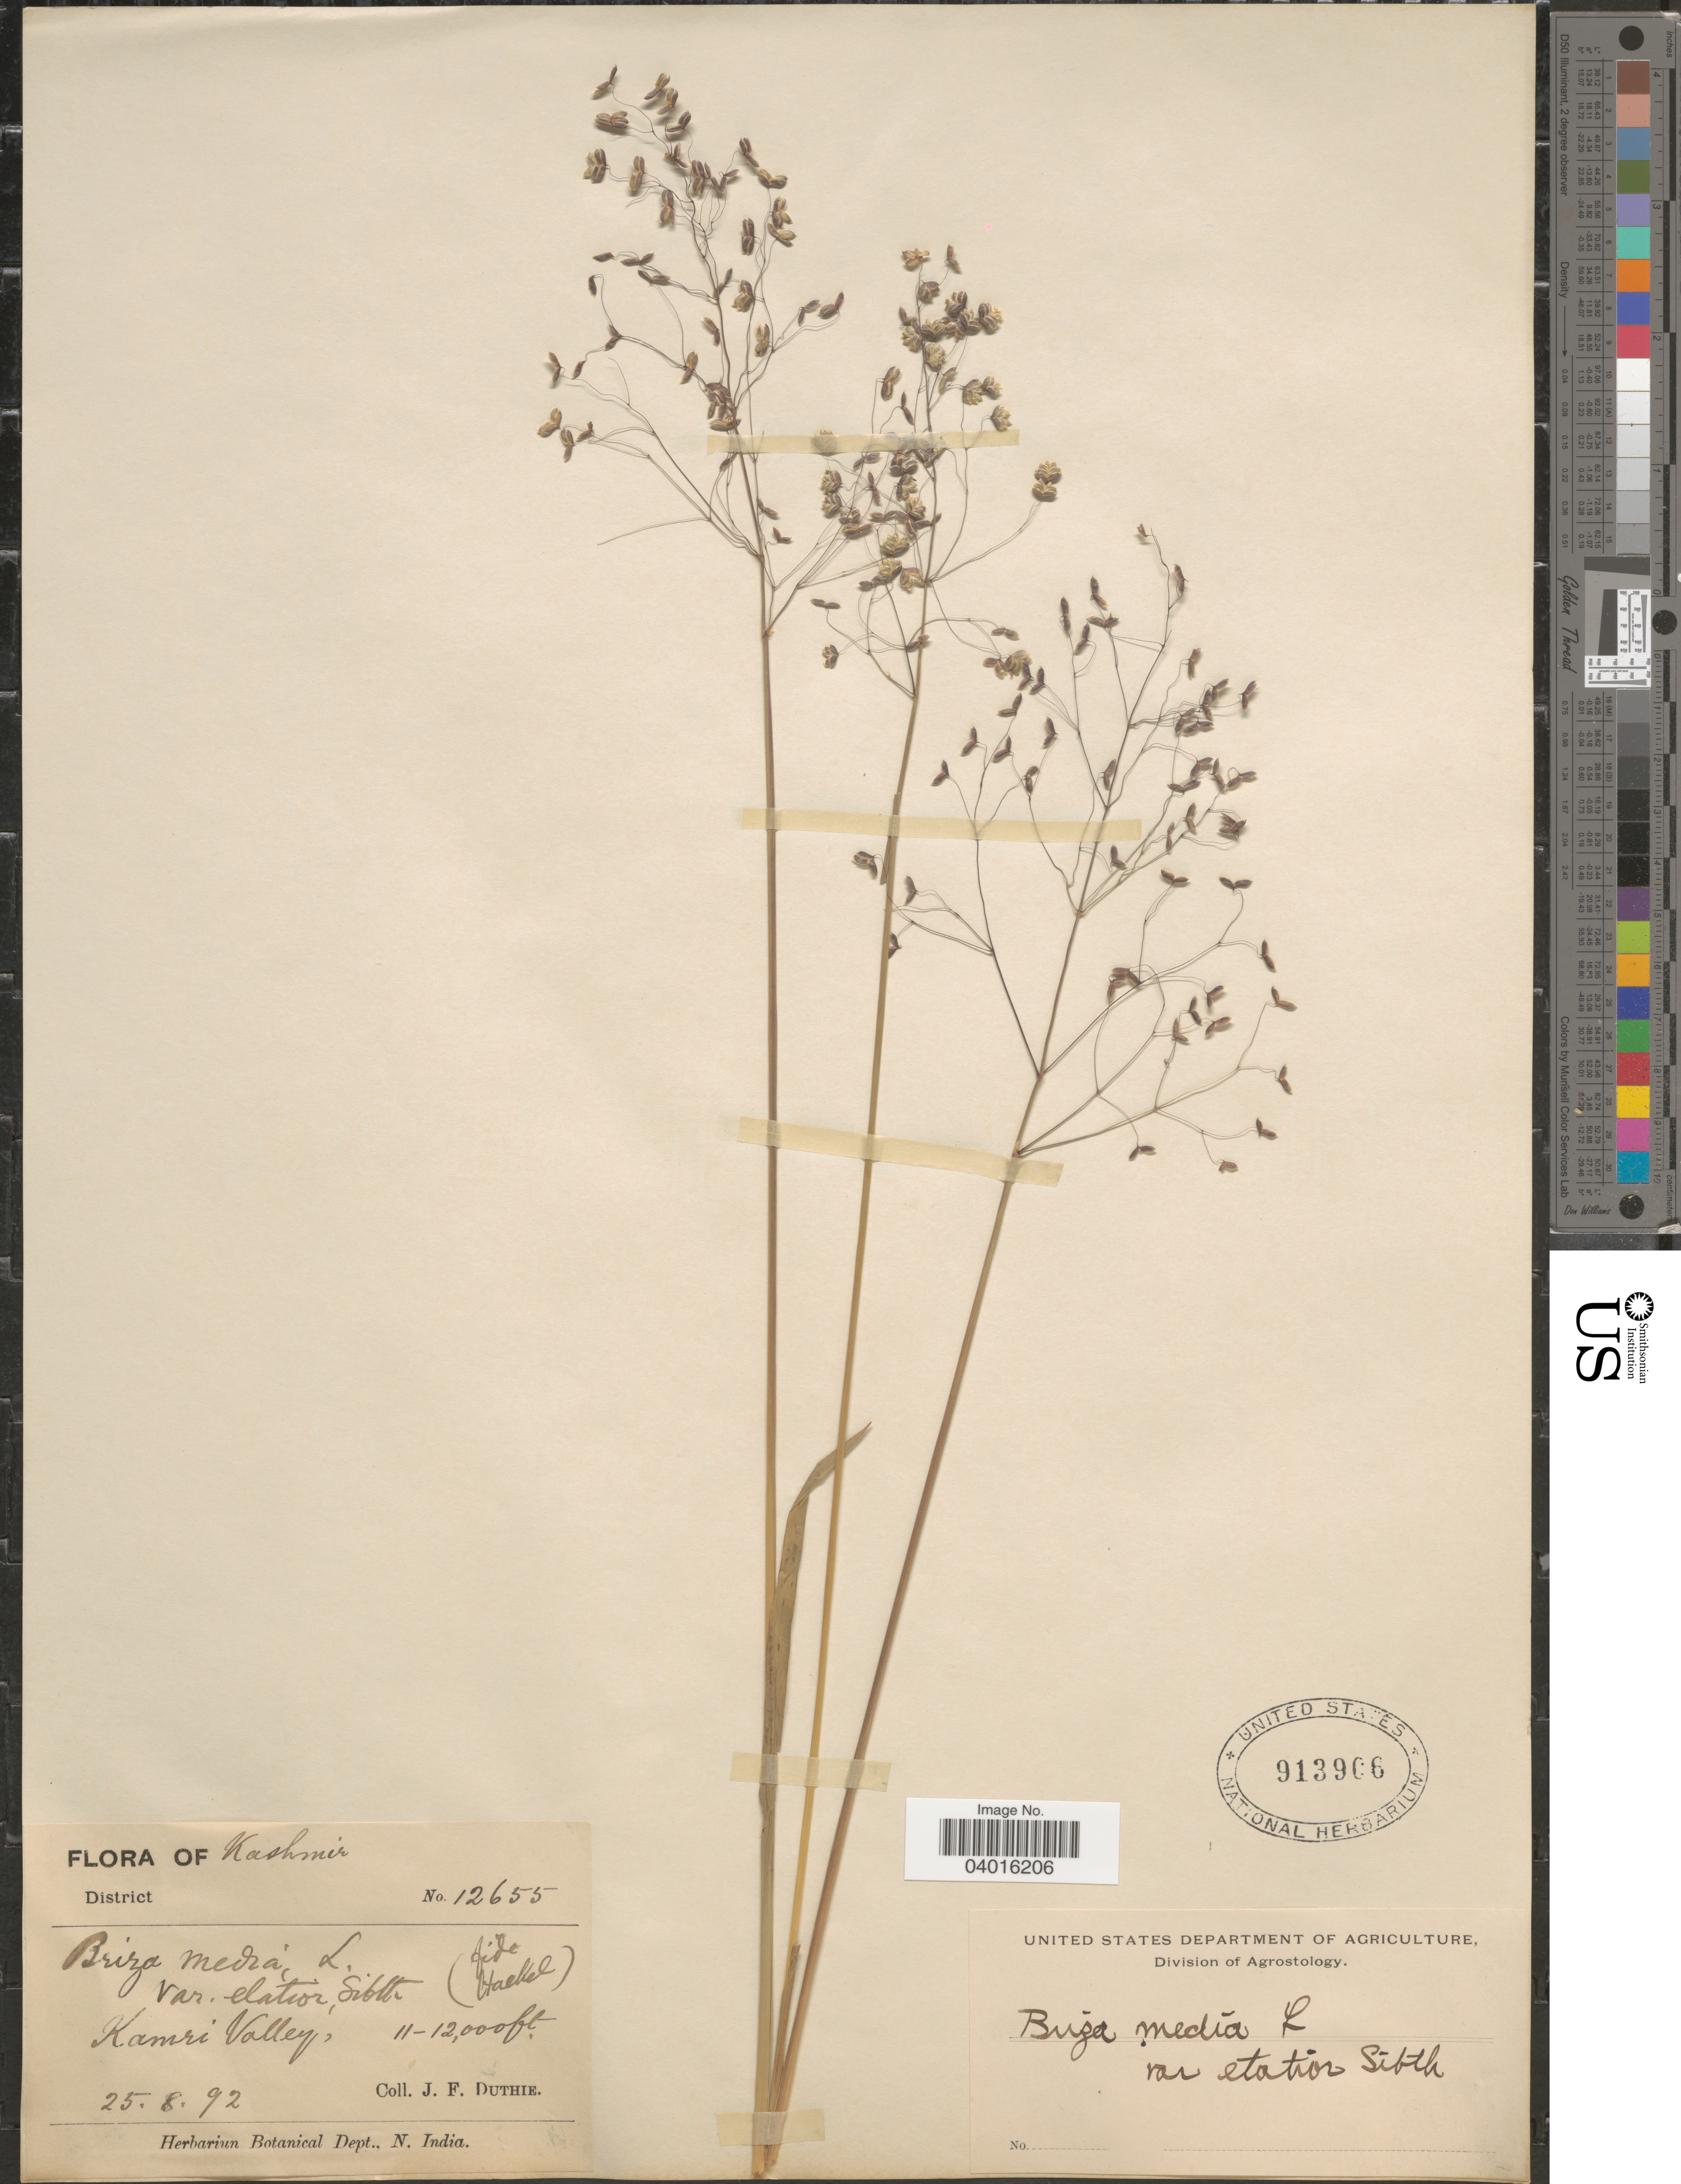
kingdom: Plantae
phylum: Tracheophyta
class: Liliopsida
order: Poales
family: Poaceae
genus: Briza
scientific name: Briza media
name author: L.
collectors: J. F. Duthie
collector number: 12655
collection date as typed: Transcribed d/m/y: 25/8/92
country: India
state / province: Jammu and Kashmir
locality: Kashmir. Kamri Valley.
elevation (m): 3353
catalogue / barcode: US 913906